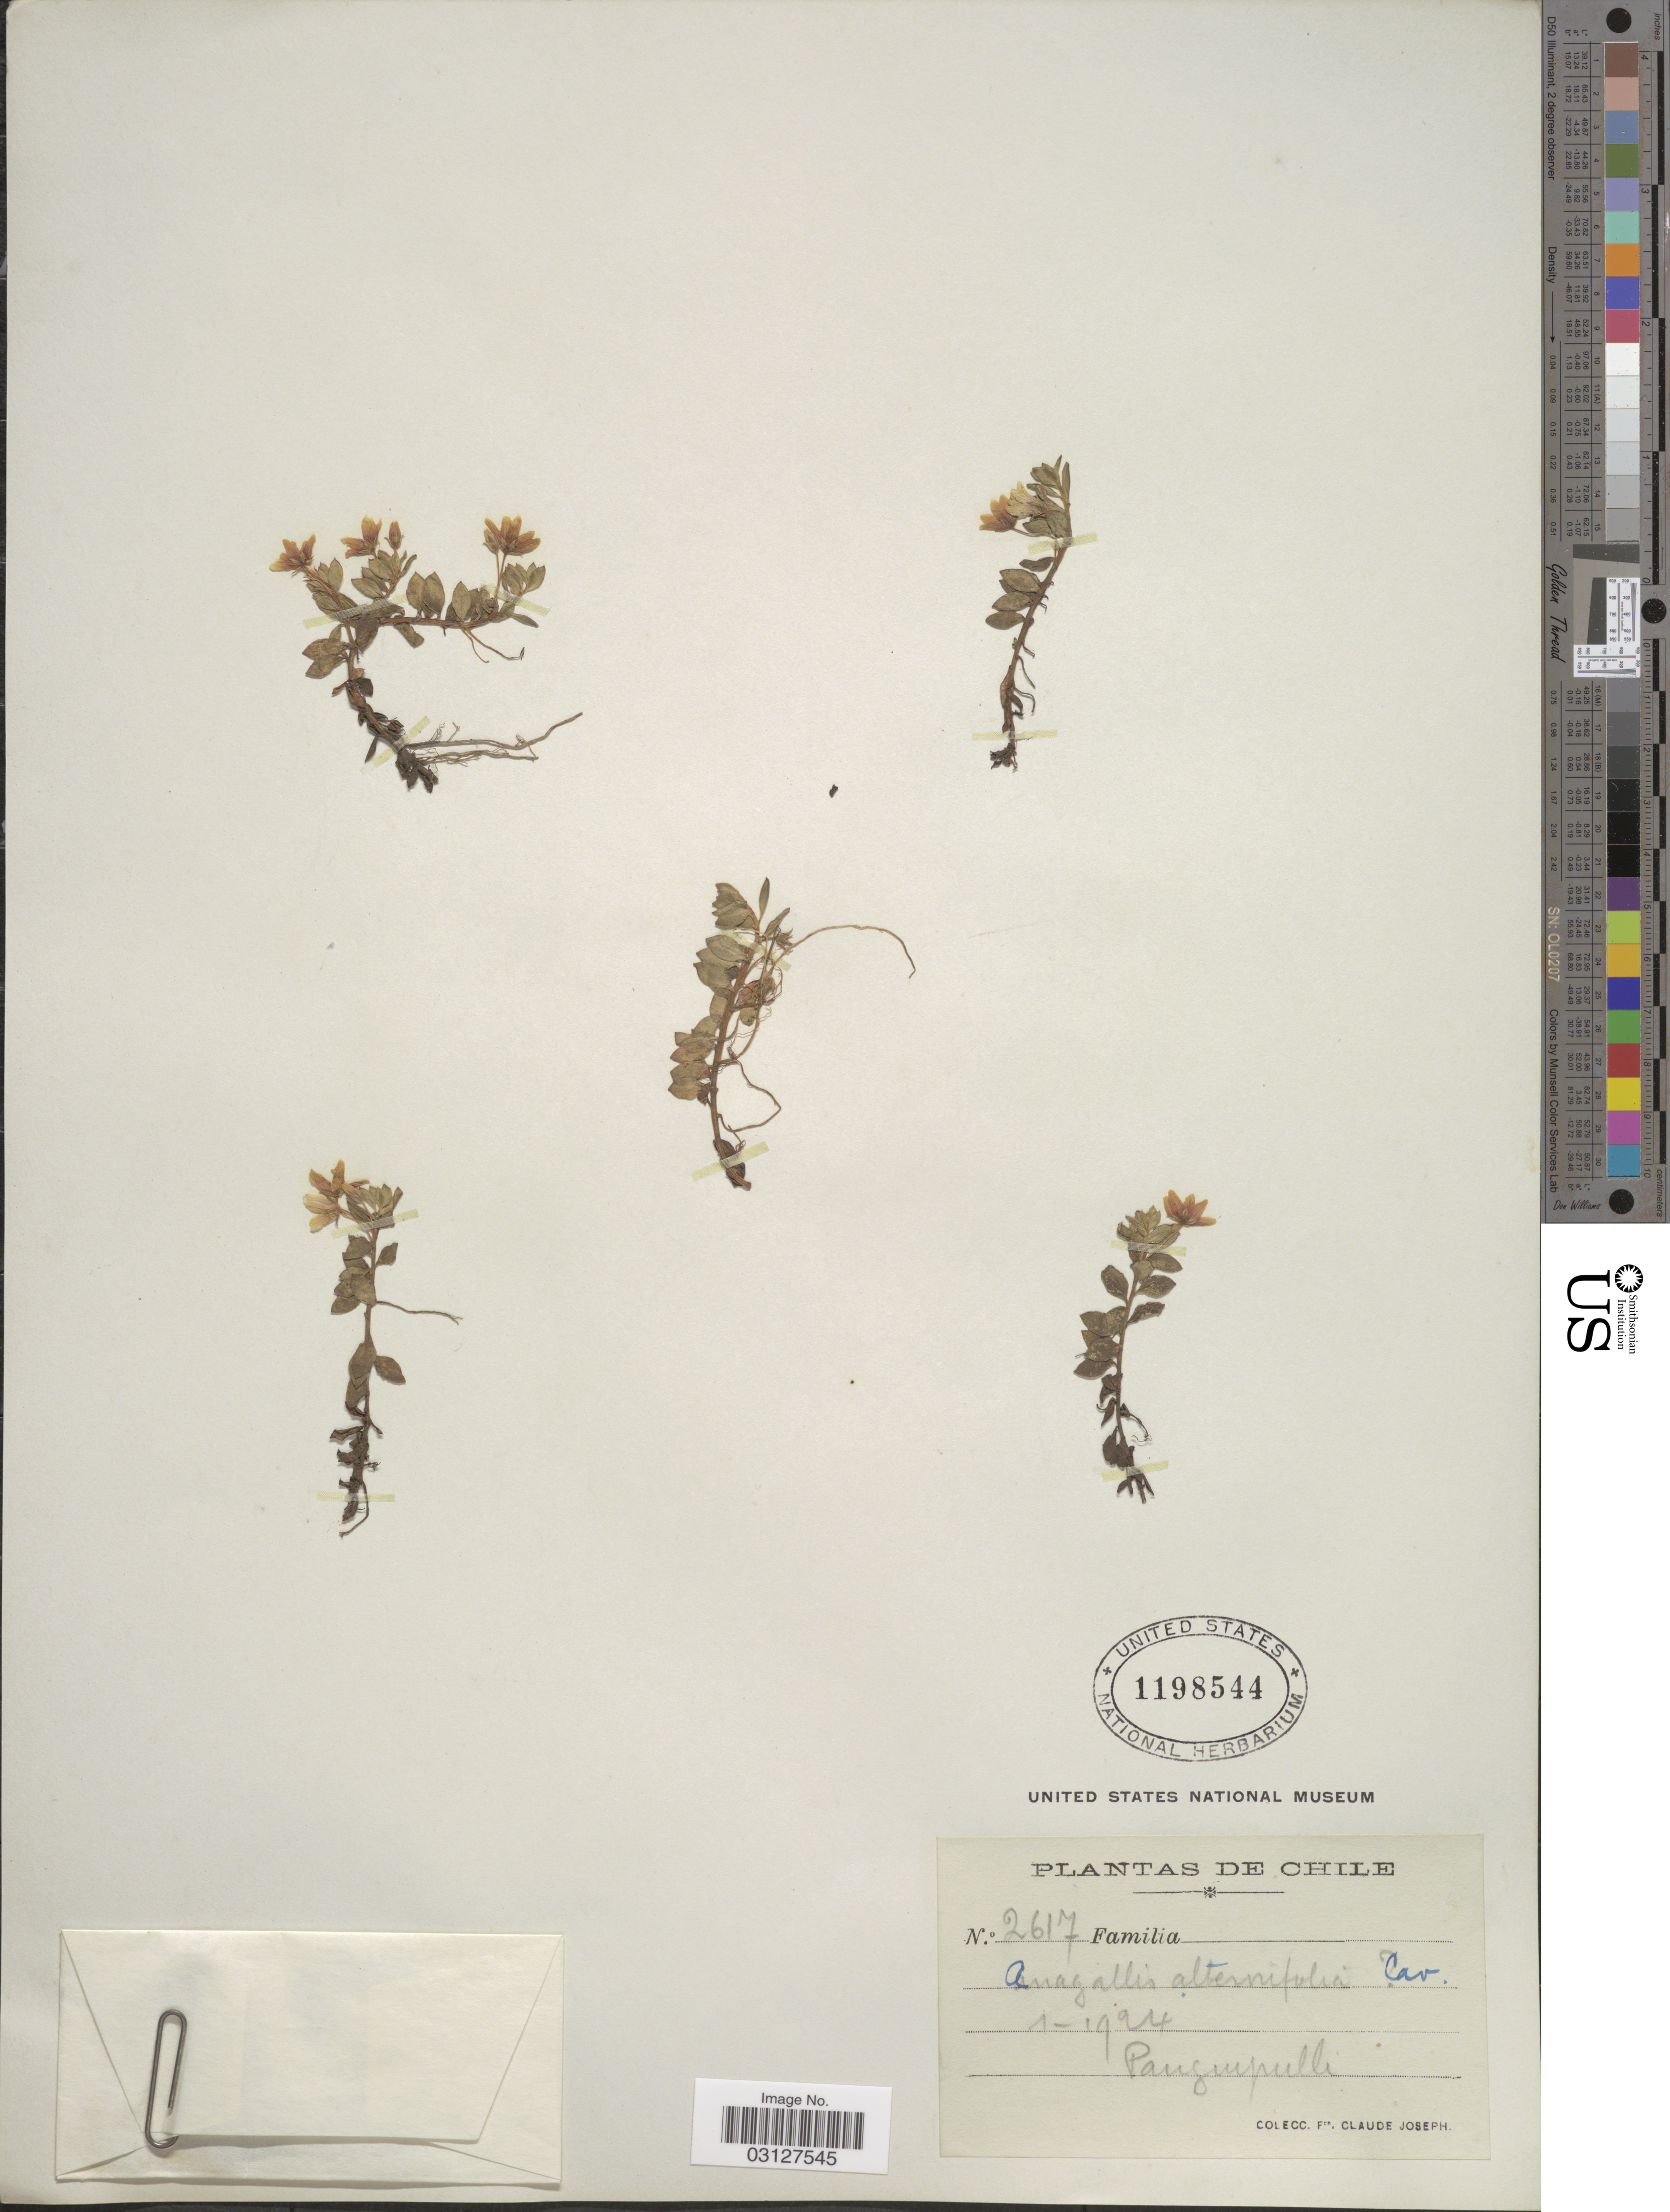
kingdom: Plantae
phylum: Tracheophyta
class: Magnoliopsida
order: Ericales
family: Primulaceae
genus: Anagallis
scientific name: Anagallis alternifolia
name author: Cav.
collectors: Bro. Claude-Joseph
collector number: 2617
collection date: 1924-01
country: Chile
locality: Panguipulli.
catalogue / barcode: US 1198544